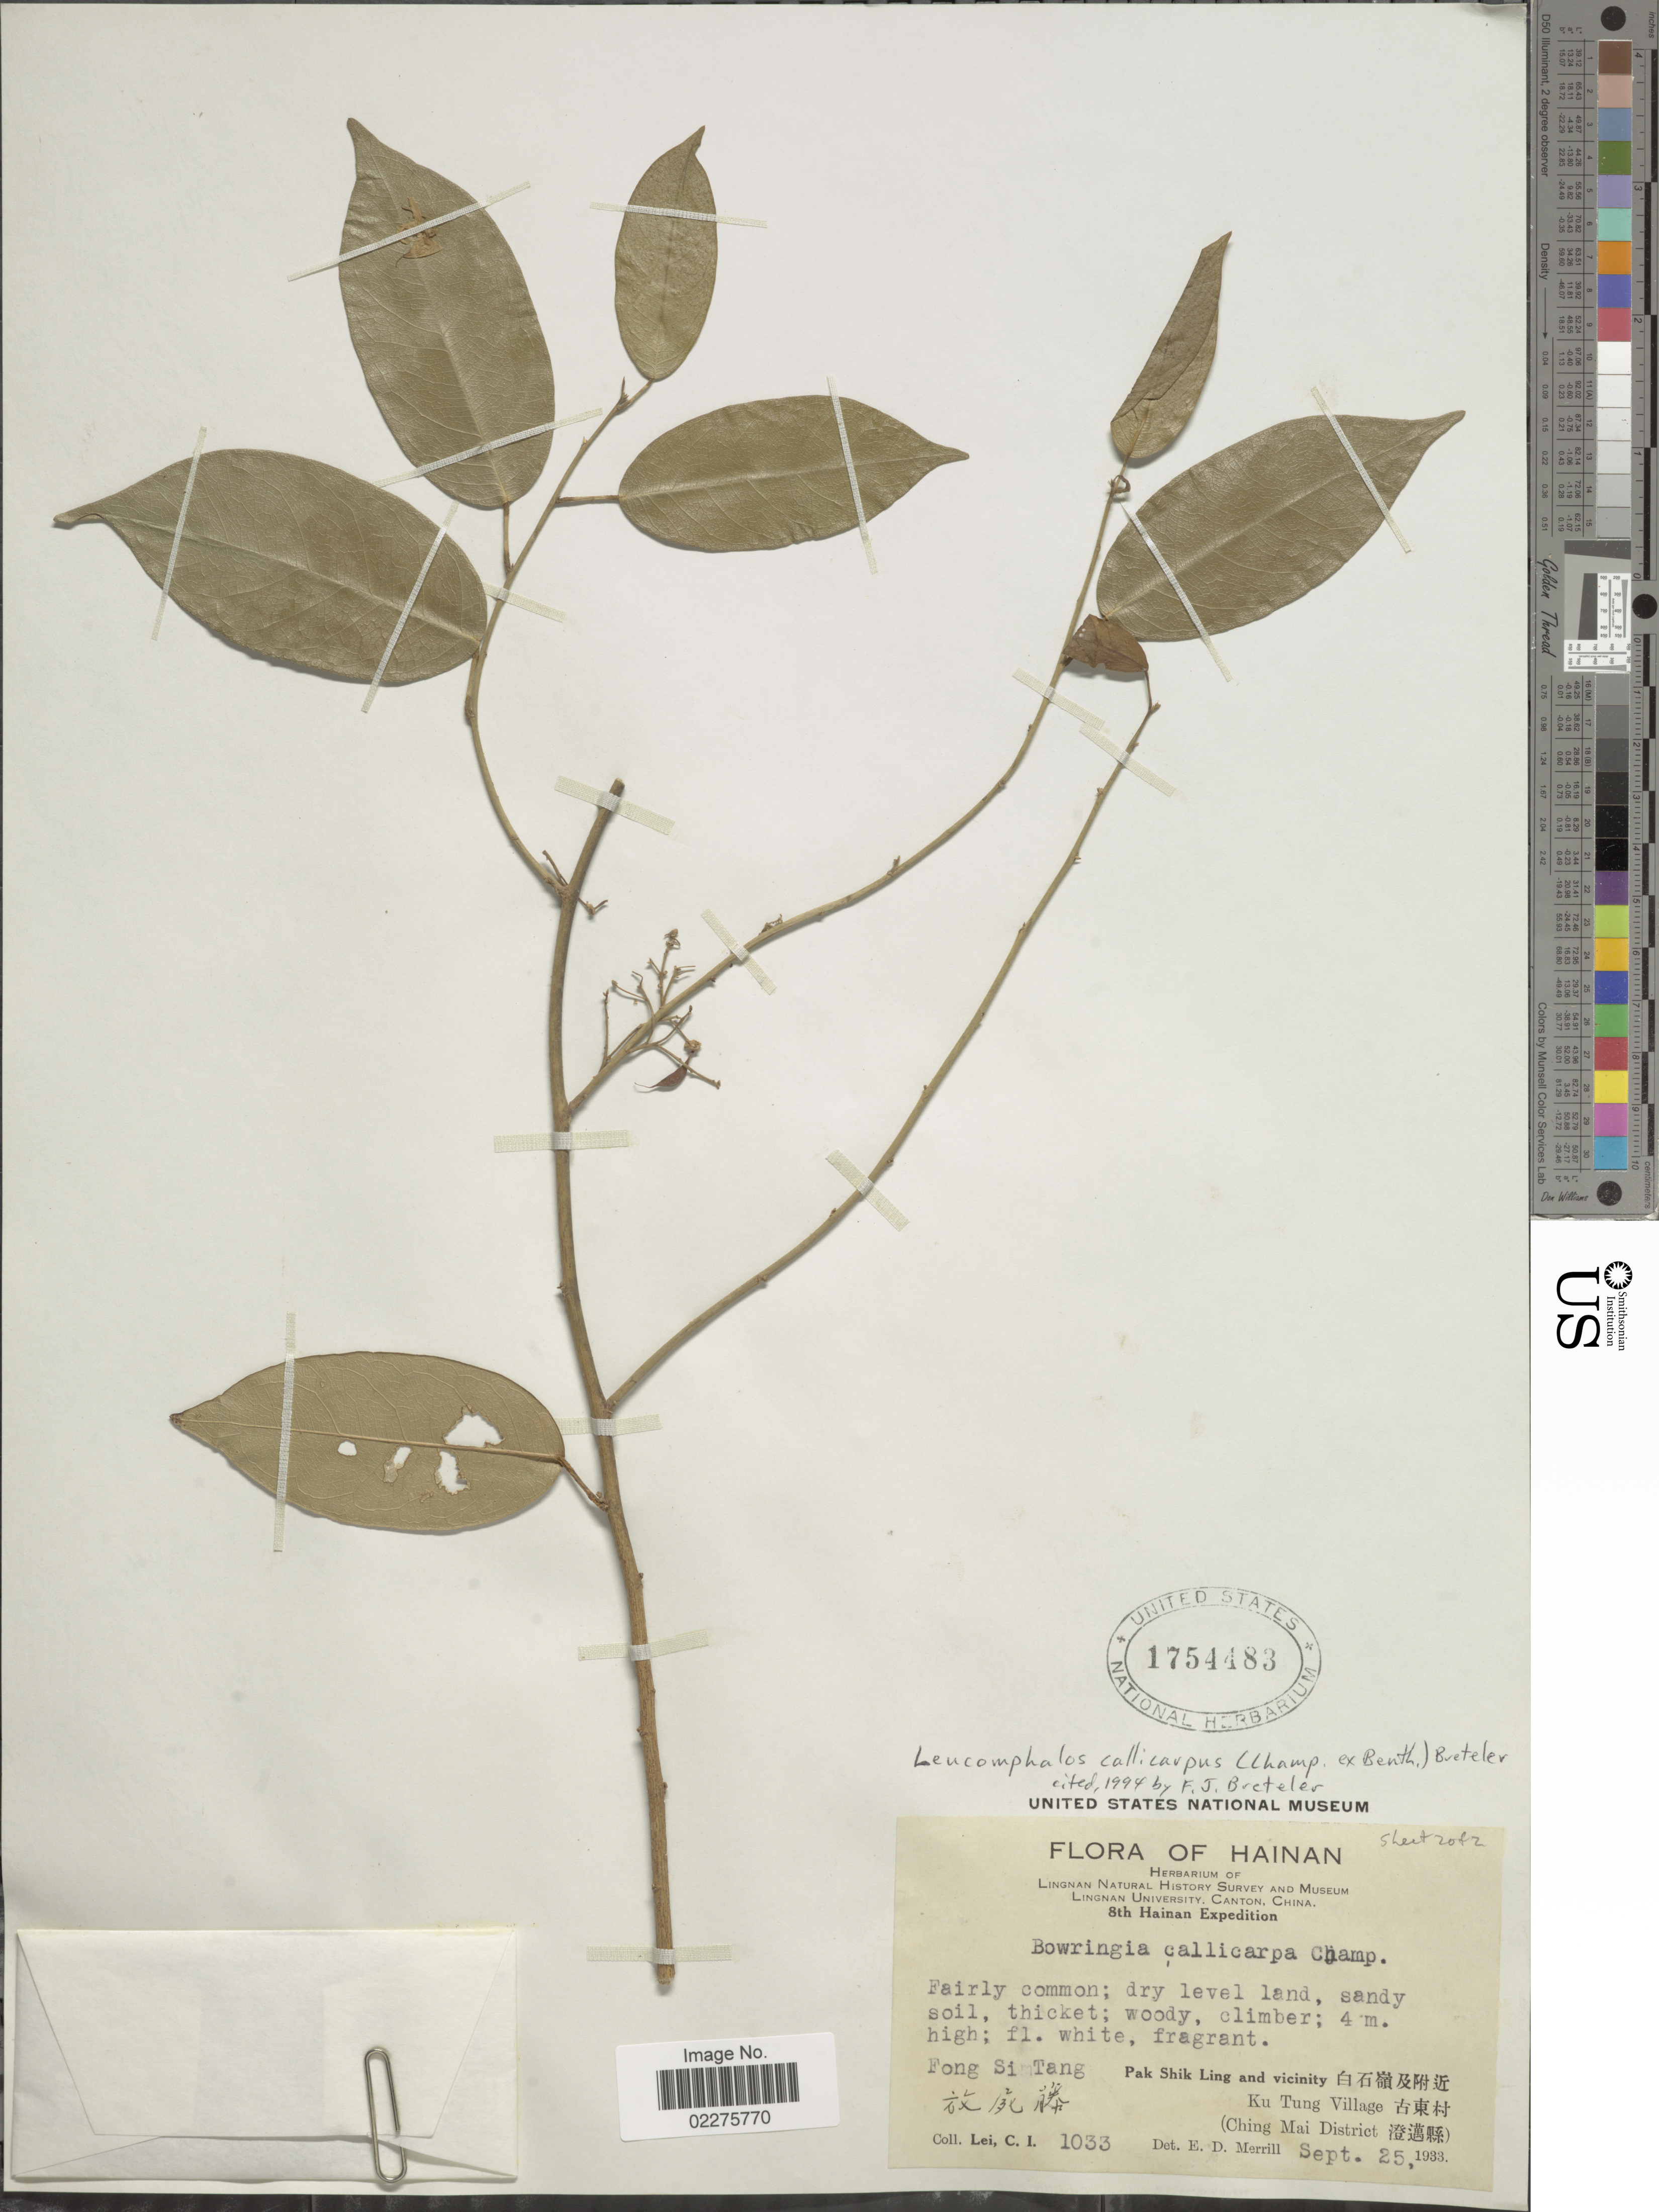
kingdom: Plantae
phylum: Tracheophyta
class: Magnoliopsida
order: Fabales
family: Fabaceae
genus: Bowringia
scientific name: Bowringia callicarpa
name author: Champ. ex Benth.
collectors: C. I. Lei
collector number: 1033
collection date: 1933-09-25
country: China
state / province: Hainan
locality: Fong Si Tang. Pak Shik Ling and vicinity. Ku Tung Village (Ching Mai District)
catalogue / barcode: US 1754483